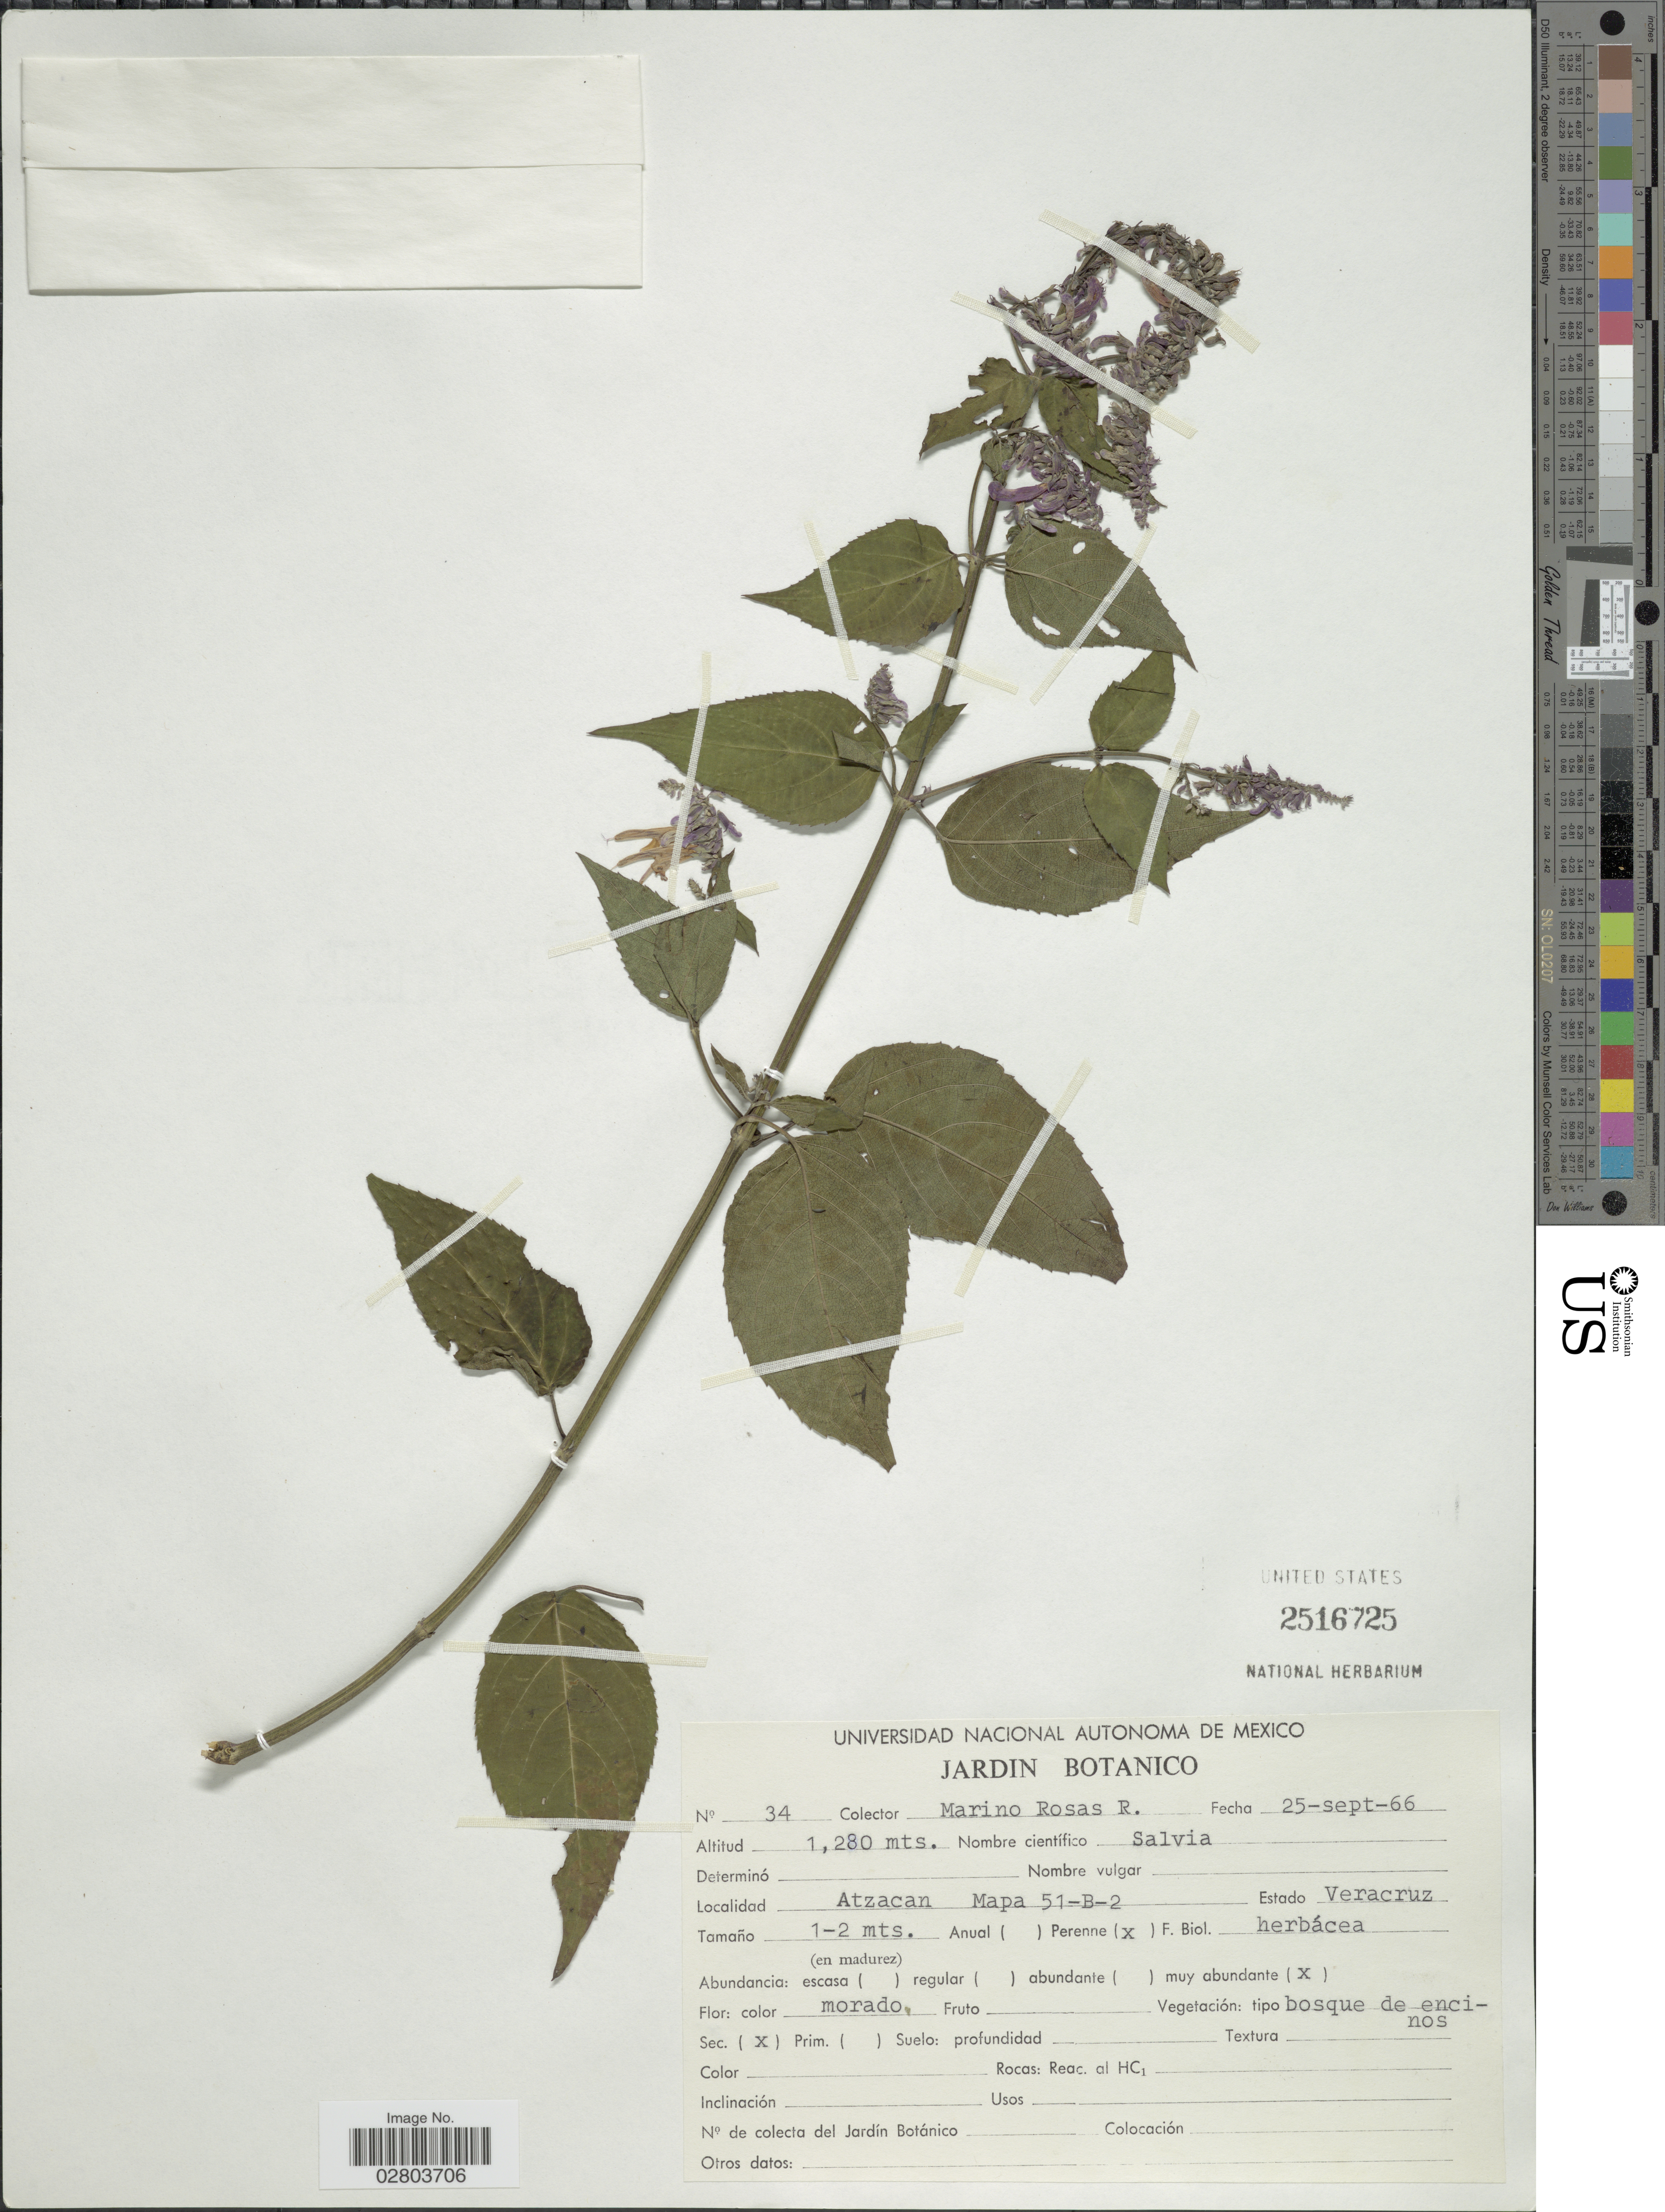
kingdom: Plantae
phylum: Tracheophyta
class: Magnoliopsida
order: Lamiales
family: Lamiaceae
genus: Salvia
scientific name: Salvia sp.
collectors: M. Rosas R.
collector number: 34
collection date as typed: Transcribed d/m/y: 25/9/66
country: Mexico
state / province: Veracruz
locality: Atzacan Mapa 51-B-2. Estado Veracruz.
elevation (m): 1280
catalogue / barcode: US 2516725